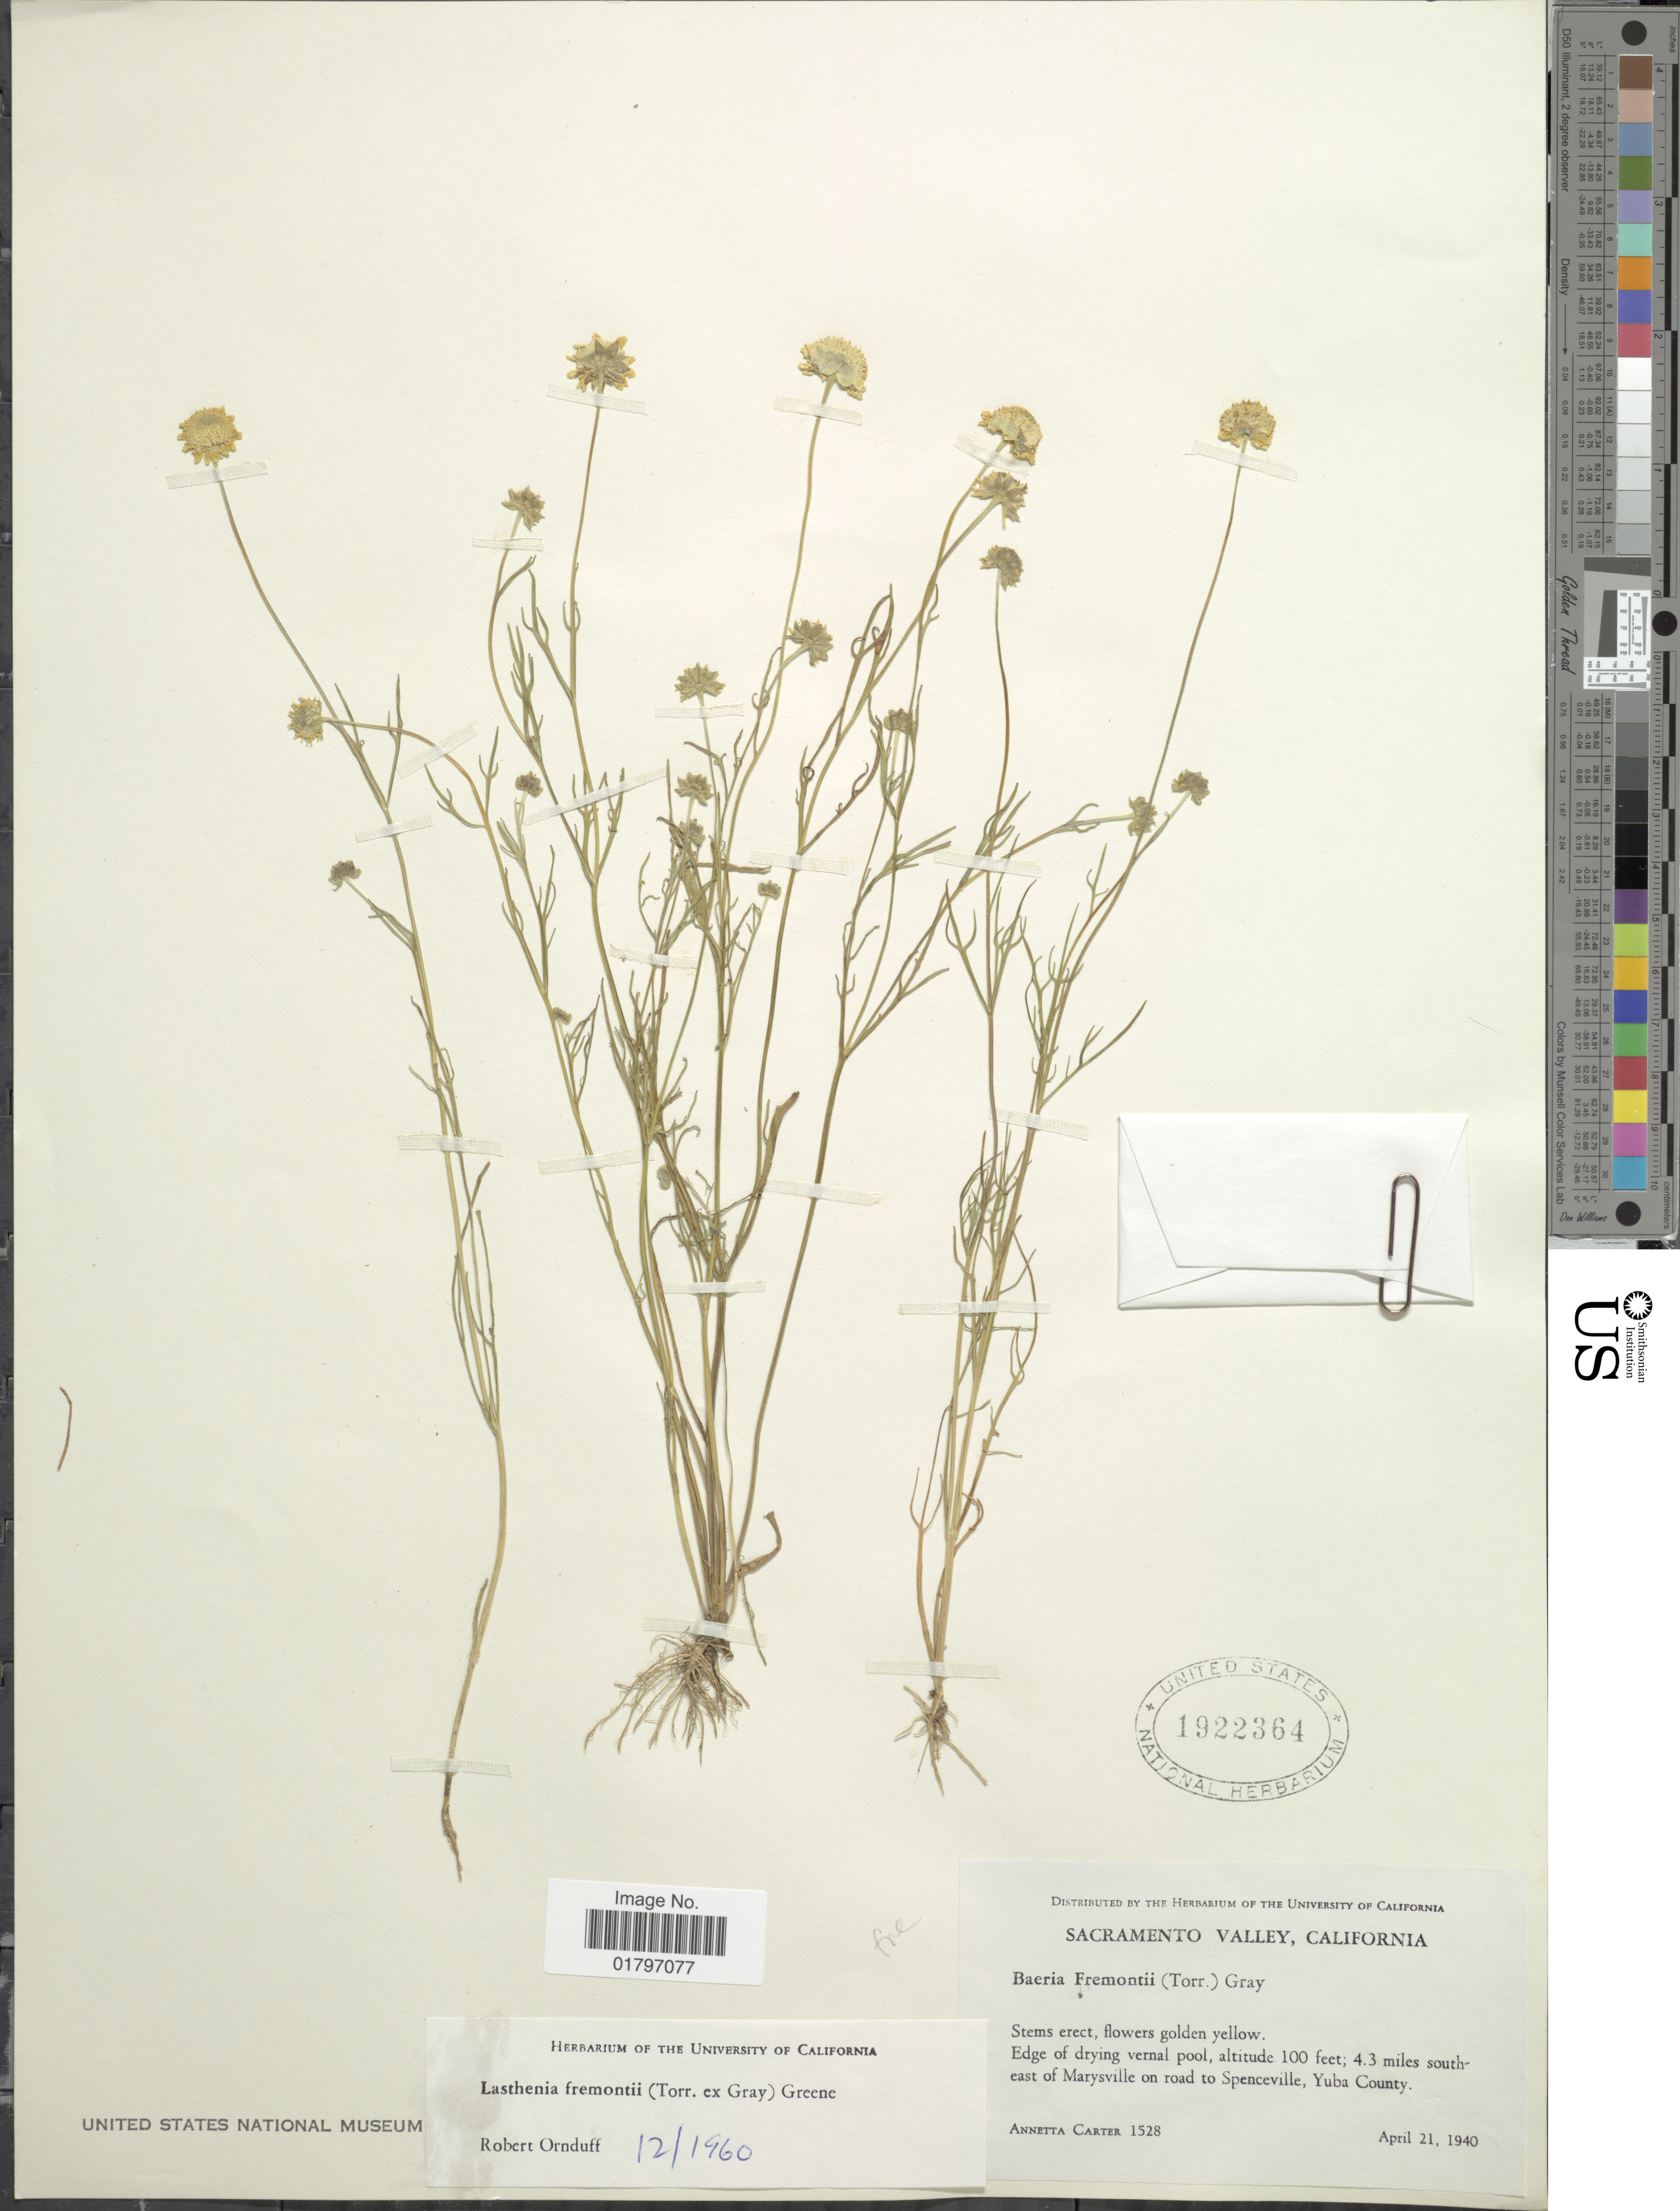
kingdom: Plantae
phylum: Tracheophyta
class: Magnoliopsida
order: Asterales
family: Asteraceae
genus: Lasthenia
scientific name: Lasthenia fremontii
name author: (Torr. ex A. Gray) Greene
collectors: A. Carter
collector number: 1528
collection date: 1940-04-21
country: United States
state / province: California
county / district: Yuba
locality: Sacramento Valley. 4.3 miles south-east of Marysville on road to Spenceville, Yuba County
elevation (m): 30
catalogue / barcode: US 1922364